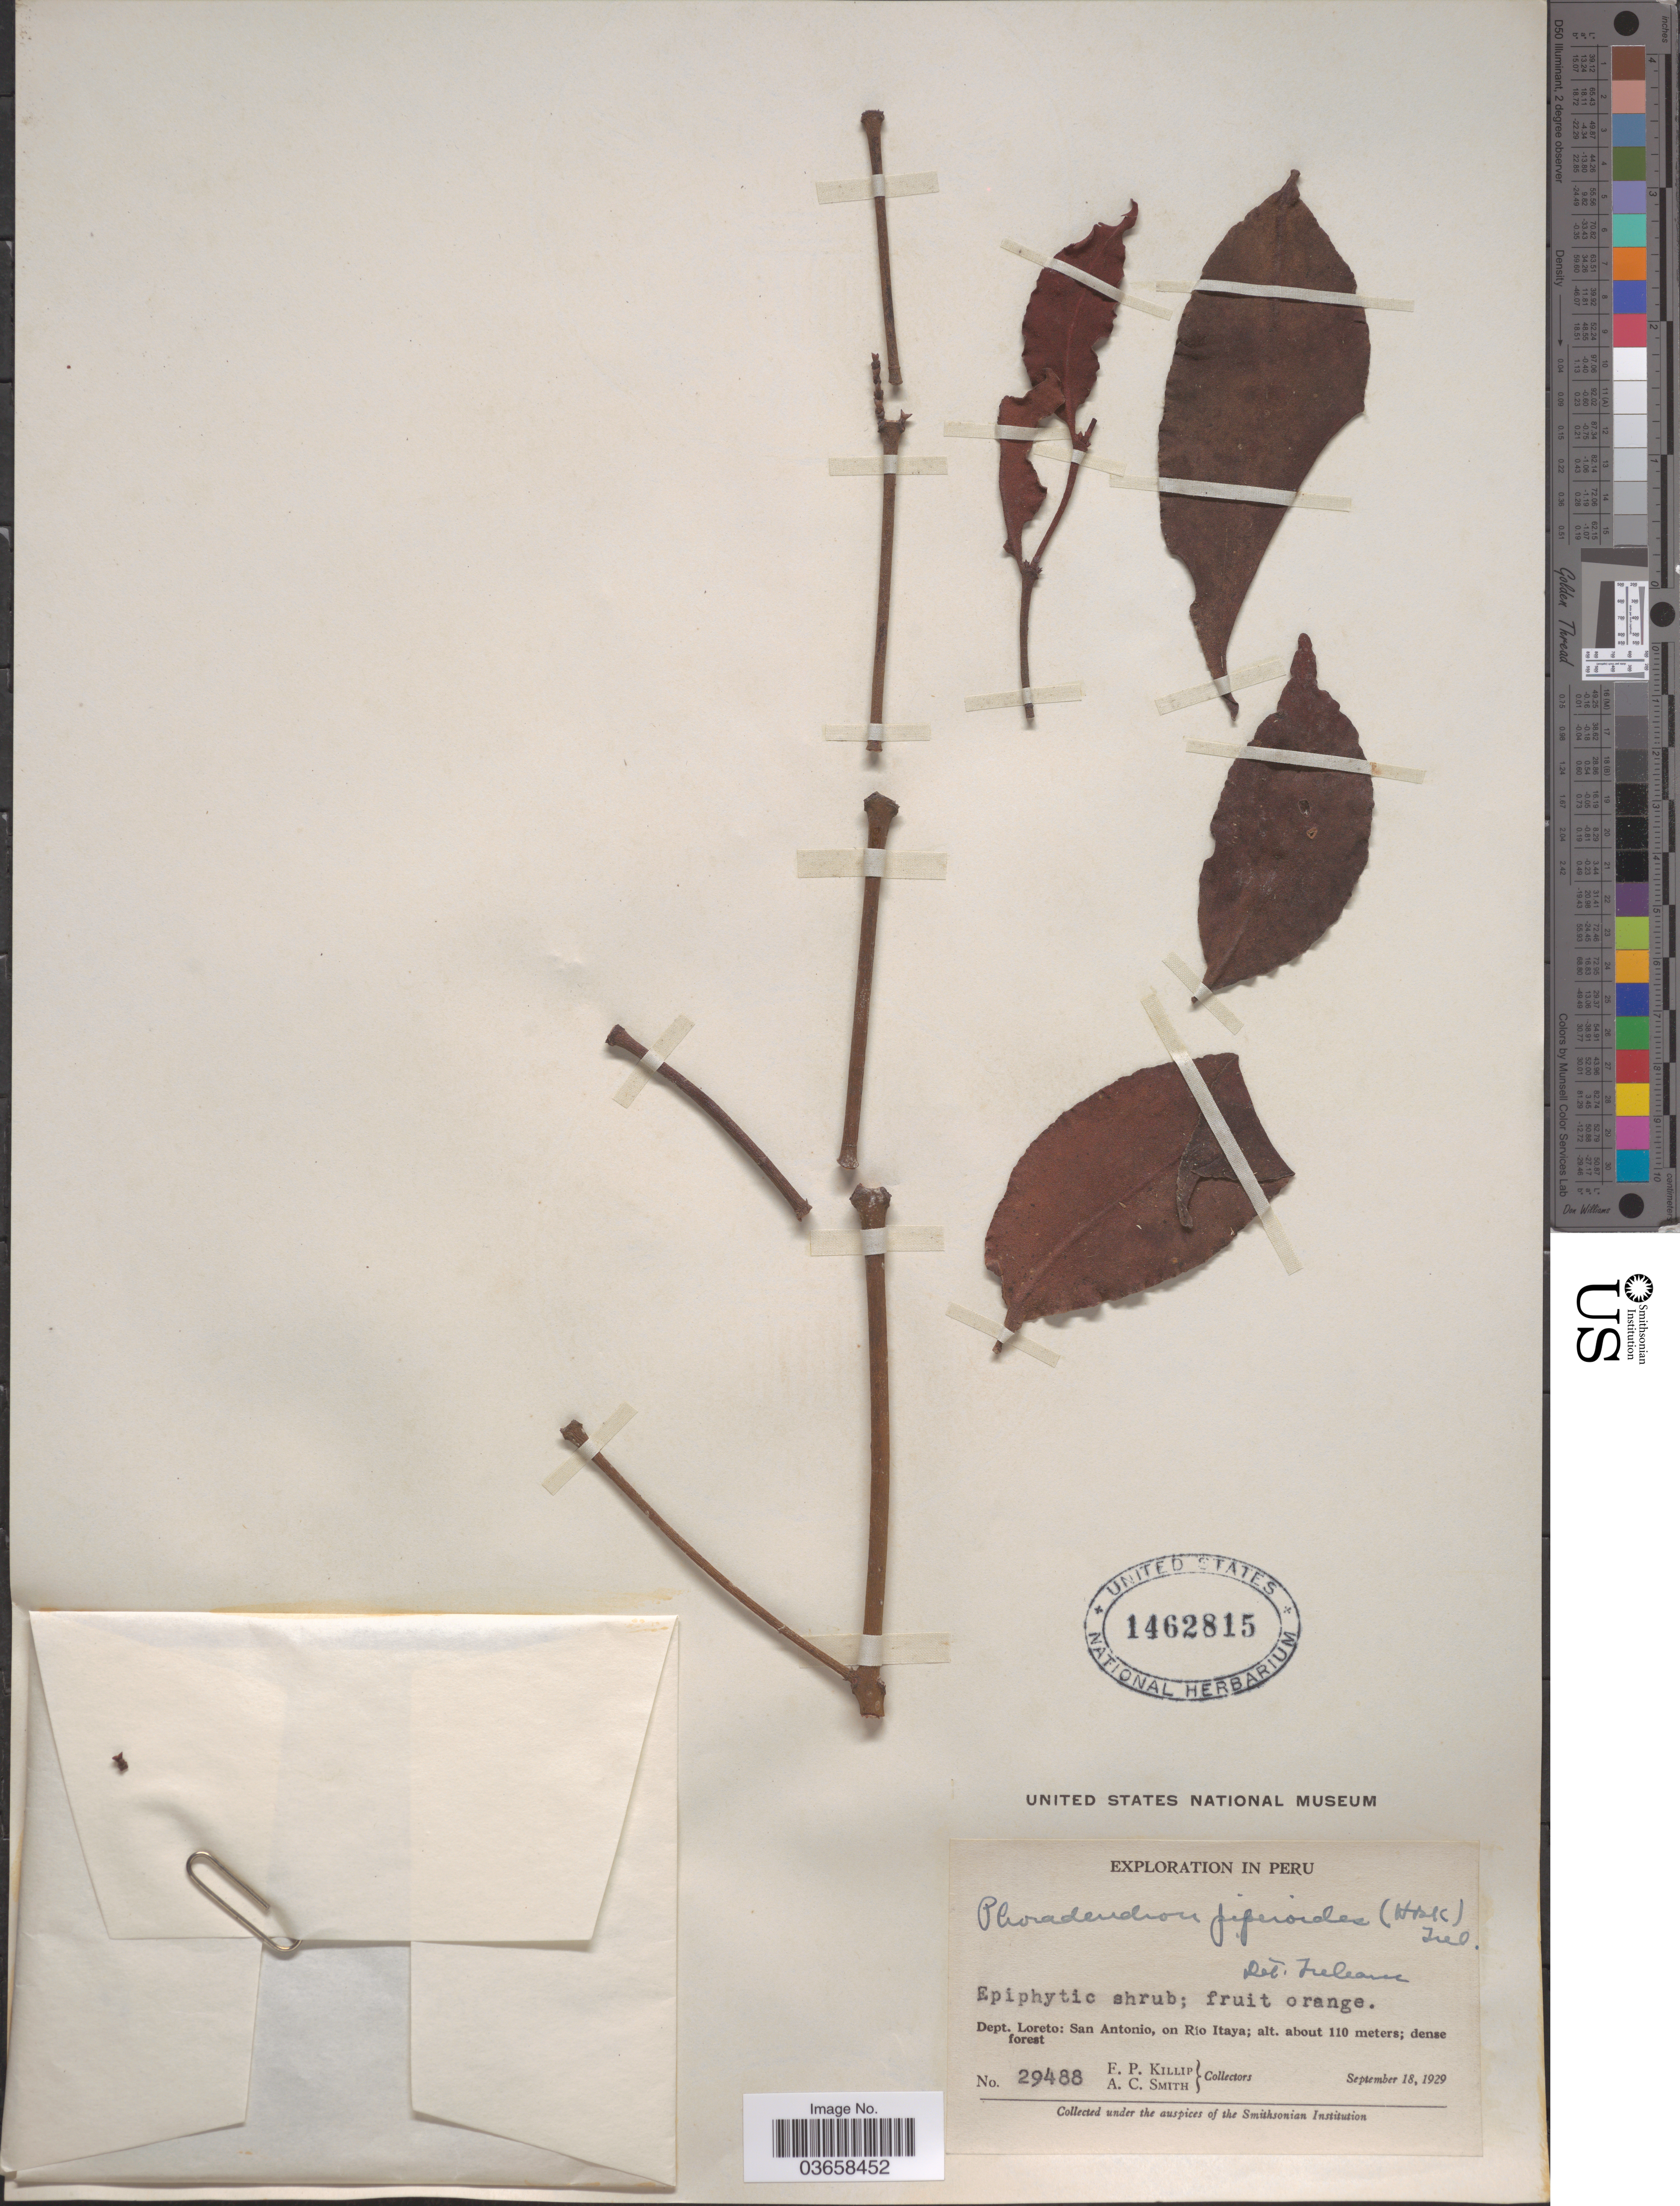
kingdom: Plantae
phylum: Tracheophyta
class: Magnoliopsida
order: Santalales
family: Viscaceae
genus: Phoradendron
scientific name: Phoradendron piperoides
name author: (Kunth) Trel.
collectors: E. P. Killip & A. C. Smith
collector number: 29488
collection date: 1929-09-18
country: Peru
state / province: Loreto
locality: Dept. Loreto: San Antonio, on Río Itaya.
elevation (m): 110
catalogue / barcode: US 1462815